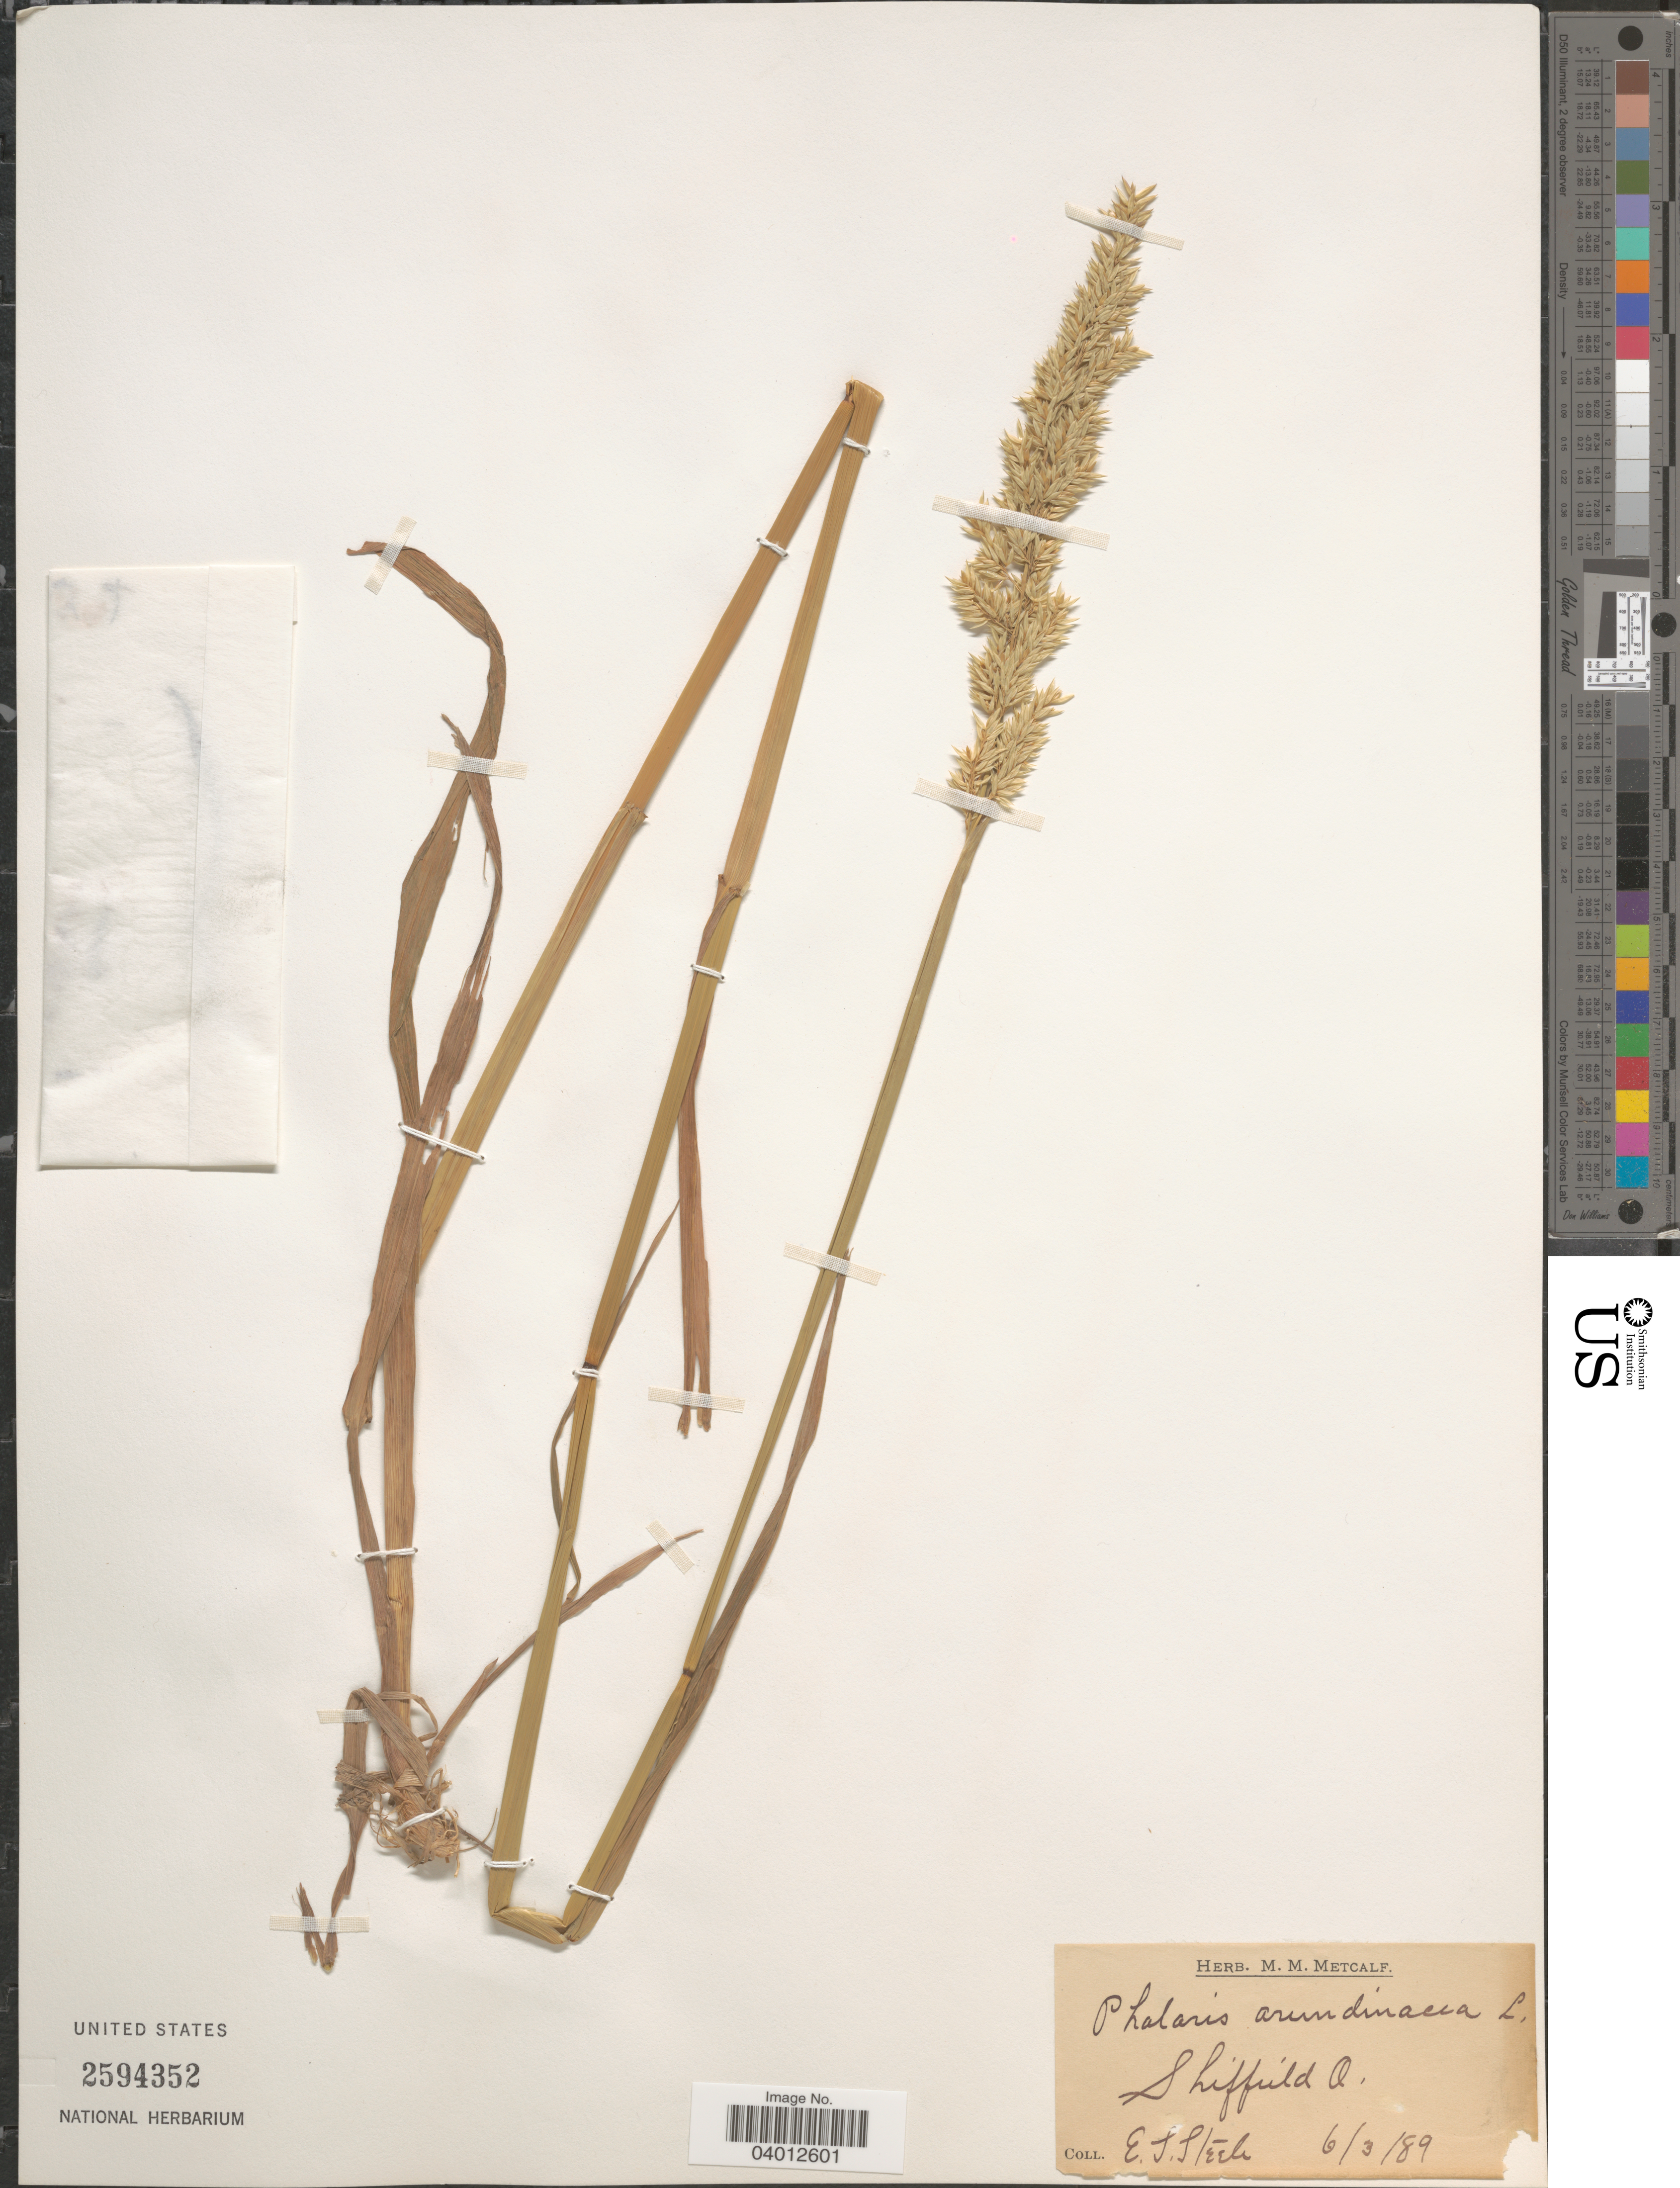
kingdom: Plantae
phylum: Tracheophyta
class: Liliopsida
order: Poales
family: Poaceae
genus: Phalaris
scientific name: Phalaris arundinacea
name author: L.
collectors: E. Steele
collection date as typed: Transcribed d/m/y: 3/6/89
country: United States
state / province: Ohio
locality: Sheffield.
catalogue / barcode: US 2594352